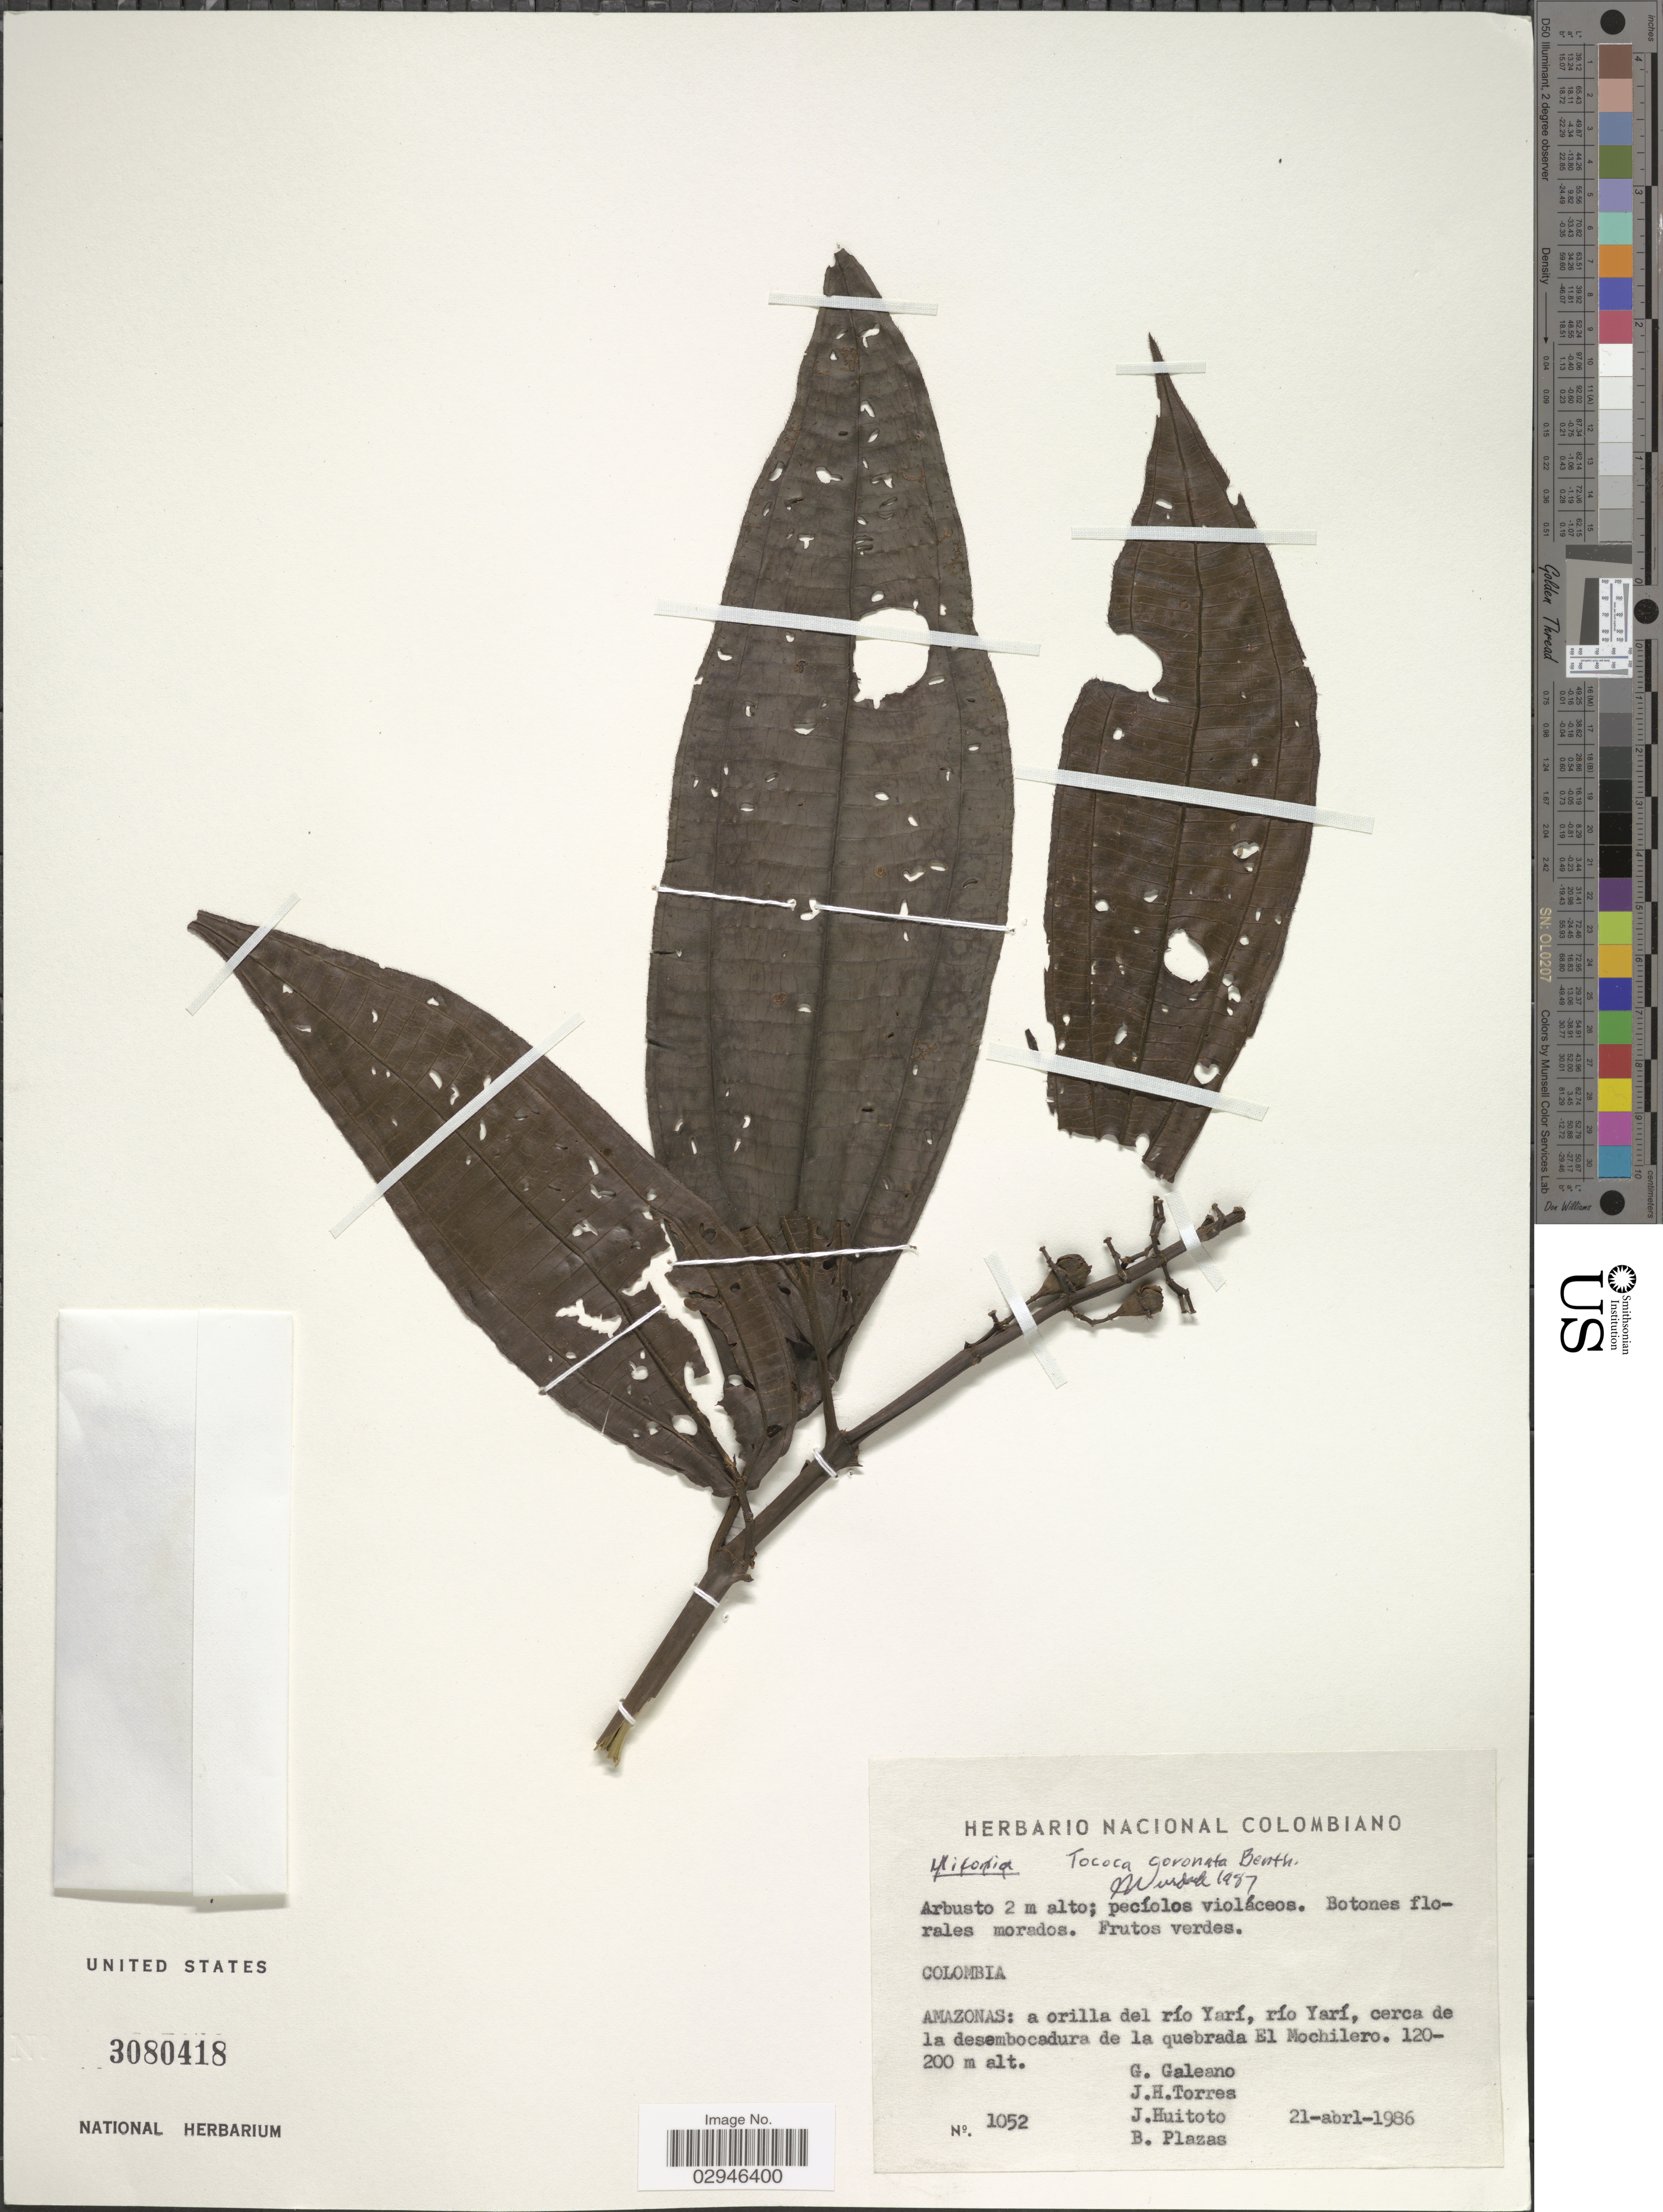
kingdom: Plantae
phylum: Tracheophyta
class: Magnoliopsida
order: Myrtales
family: Melastomataceae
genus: Tococa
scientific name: Tococa coronata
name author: Benth.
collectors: G. Galeano, J. H. Torres, J. Huitoto & B. Plazas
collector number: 1052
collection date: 1986-04-21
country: Colombia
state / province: Amazônas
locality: Amazonas: a orilla del río Yarí, río Yarí, cerca de la desembocadura de la quebrada El Mochilero.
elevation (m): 120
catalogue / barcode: US 3080418